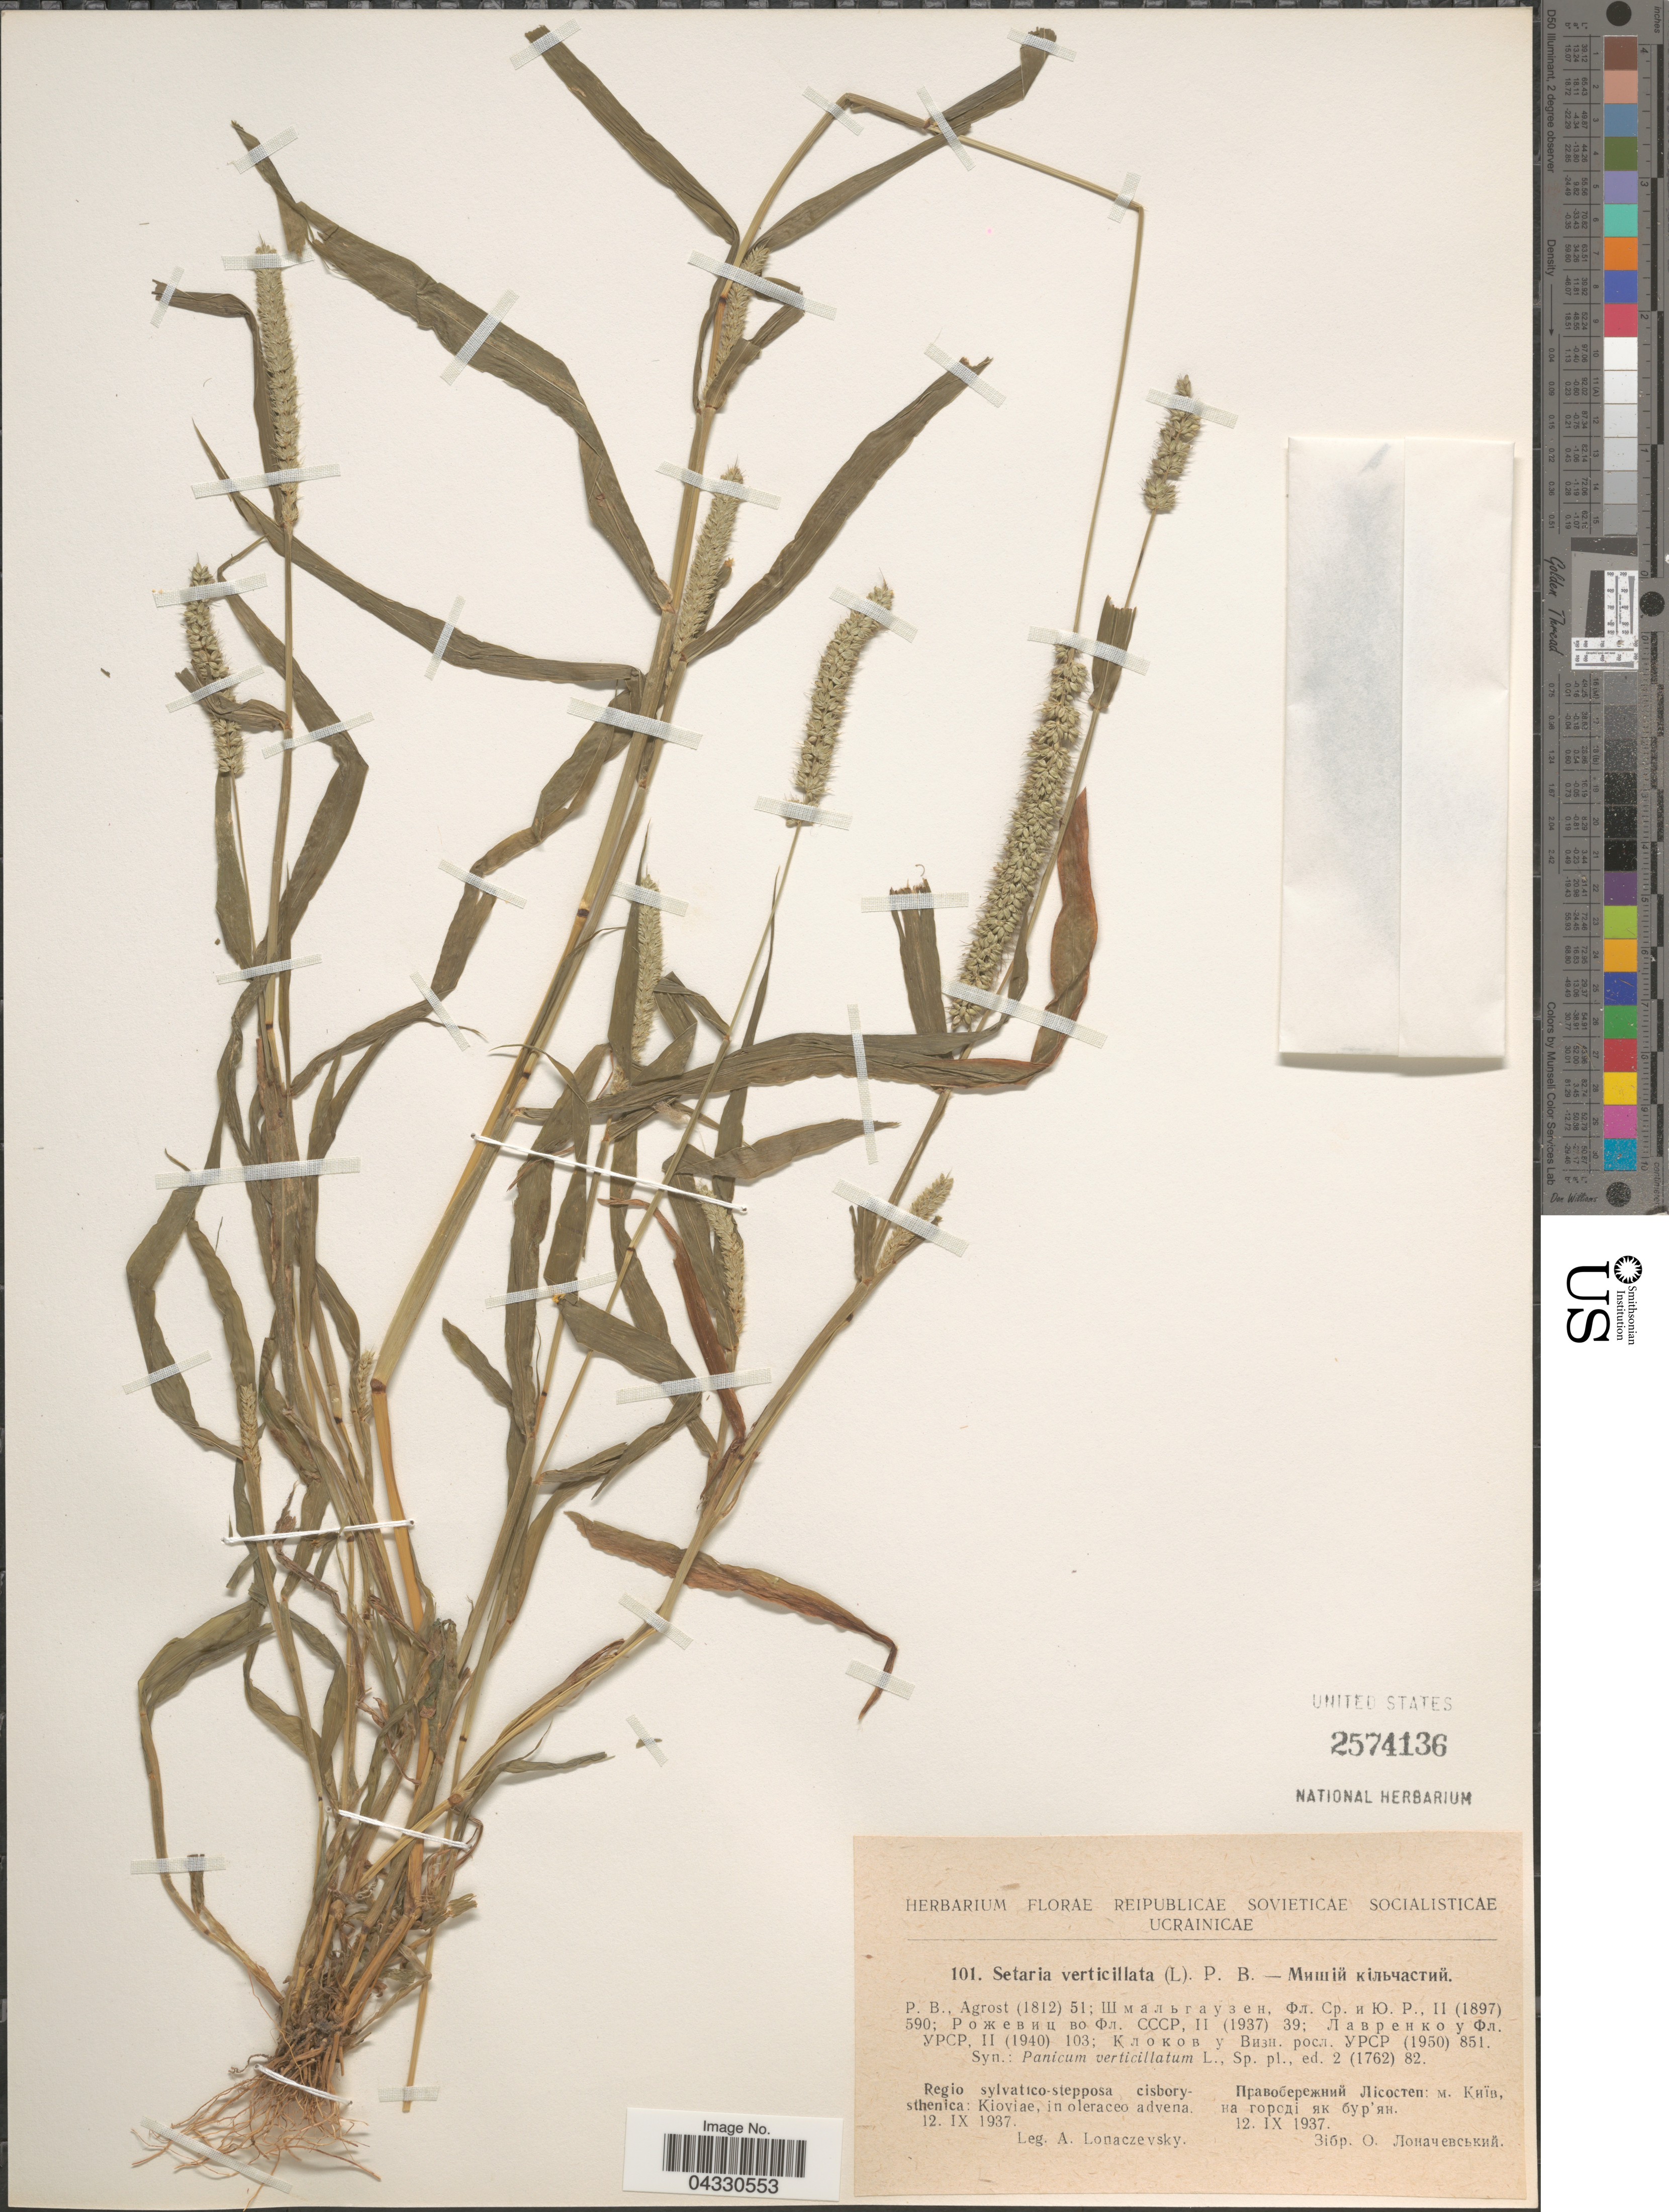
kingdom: Plantae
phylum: Tracheophyta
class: Liliopsida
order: Poales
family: Poaceae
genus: Setaria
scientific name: Setaria verticillata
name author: (L.) P. Beauv.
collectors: A. Lonaczevsky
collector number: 101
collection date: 1937-09-12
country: Ukraine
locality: Reipublicae Sovieticae Socialisticae Ucrainicae. Regio sylvatico-stepposa cisberysthenica: Kioviae, in oleraceo advena.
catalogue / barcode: US 2574136